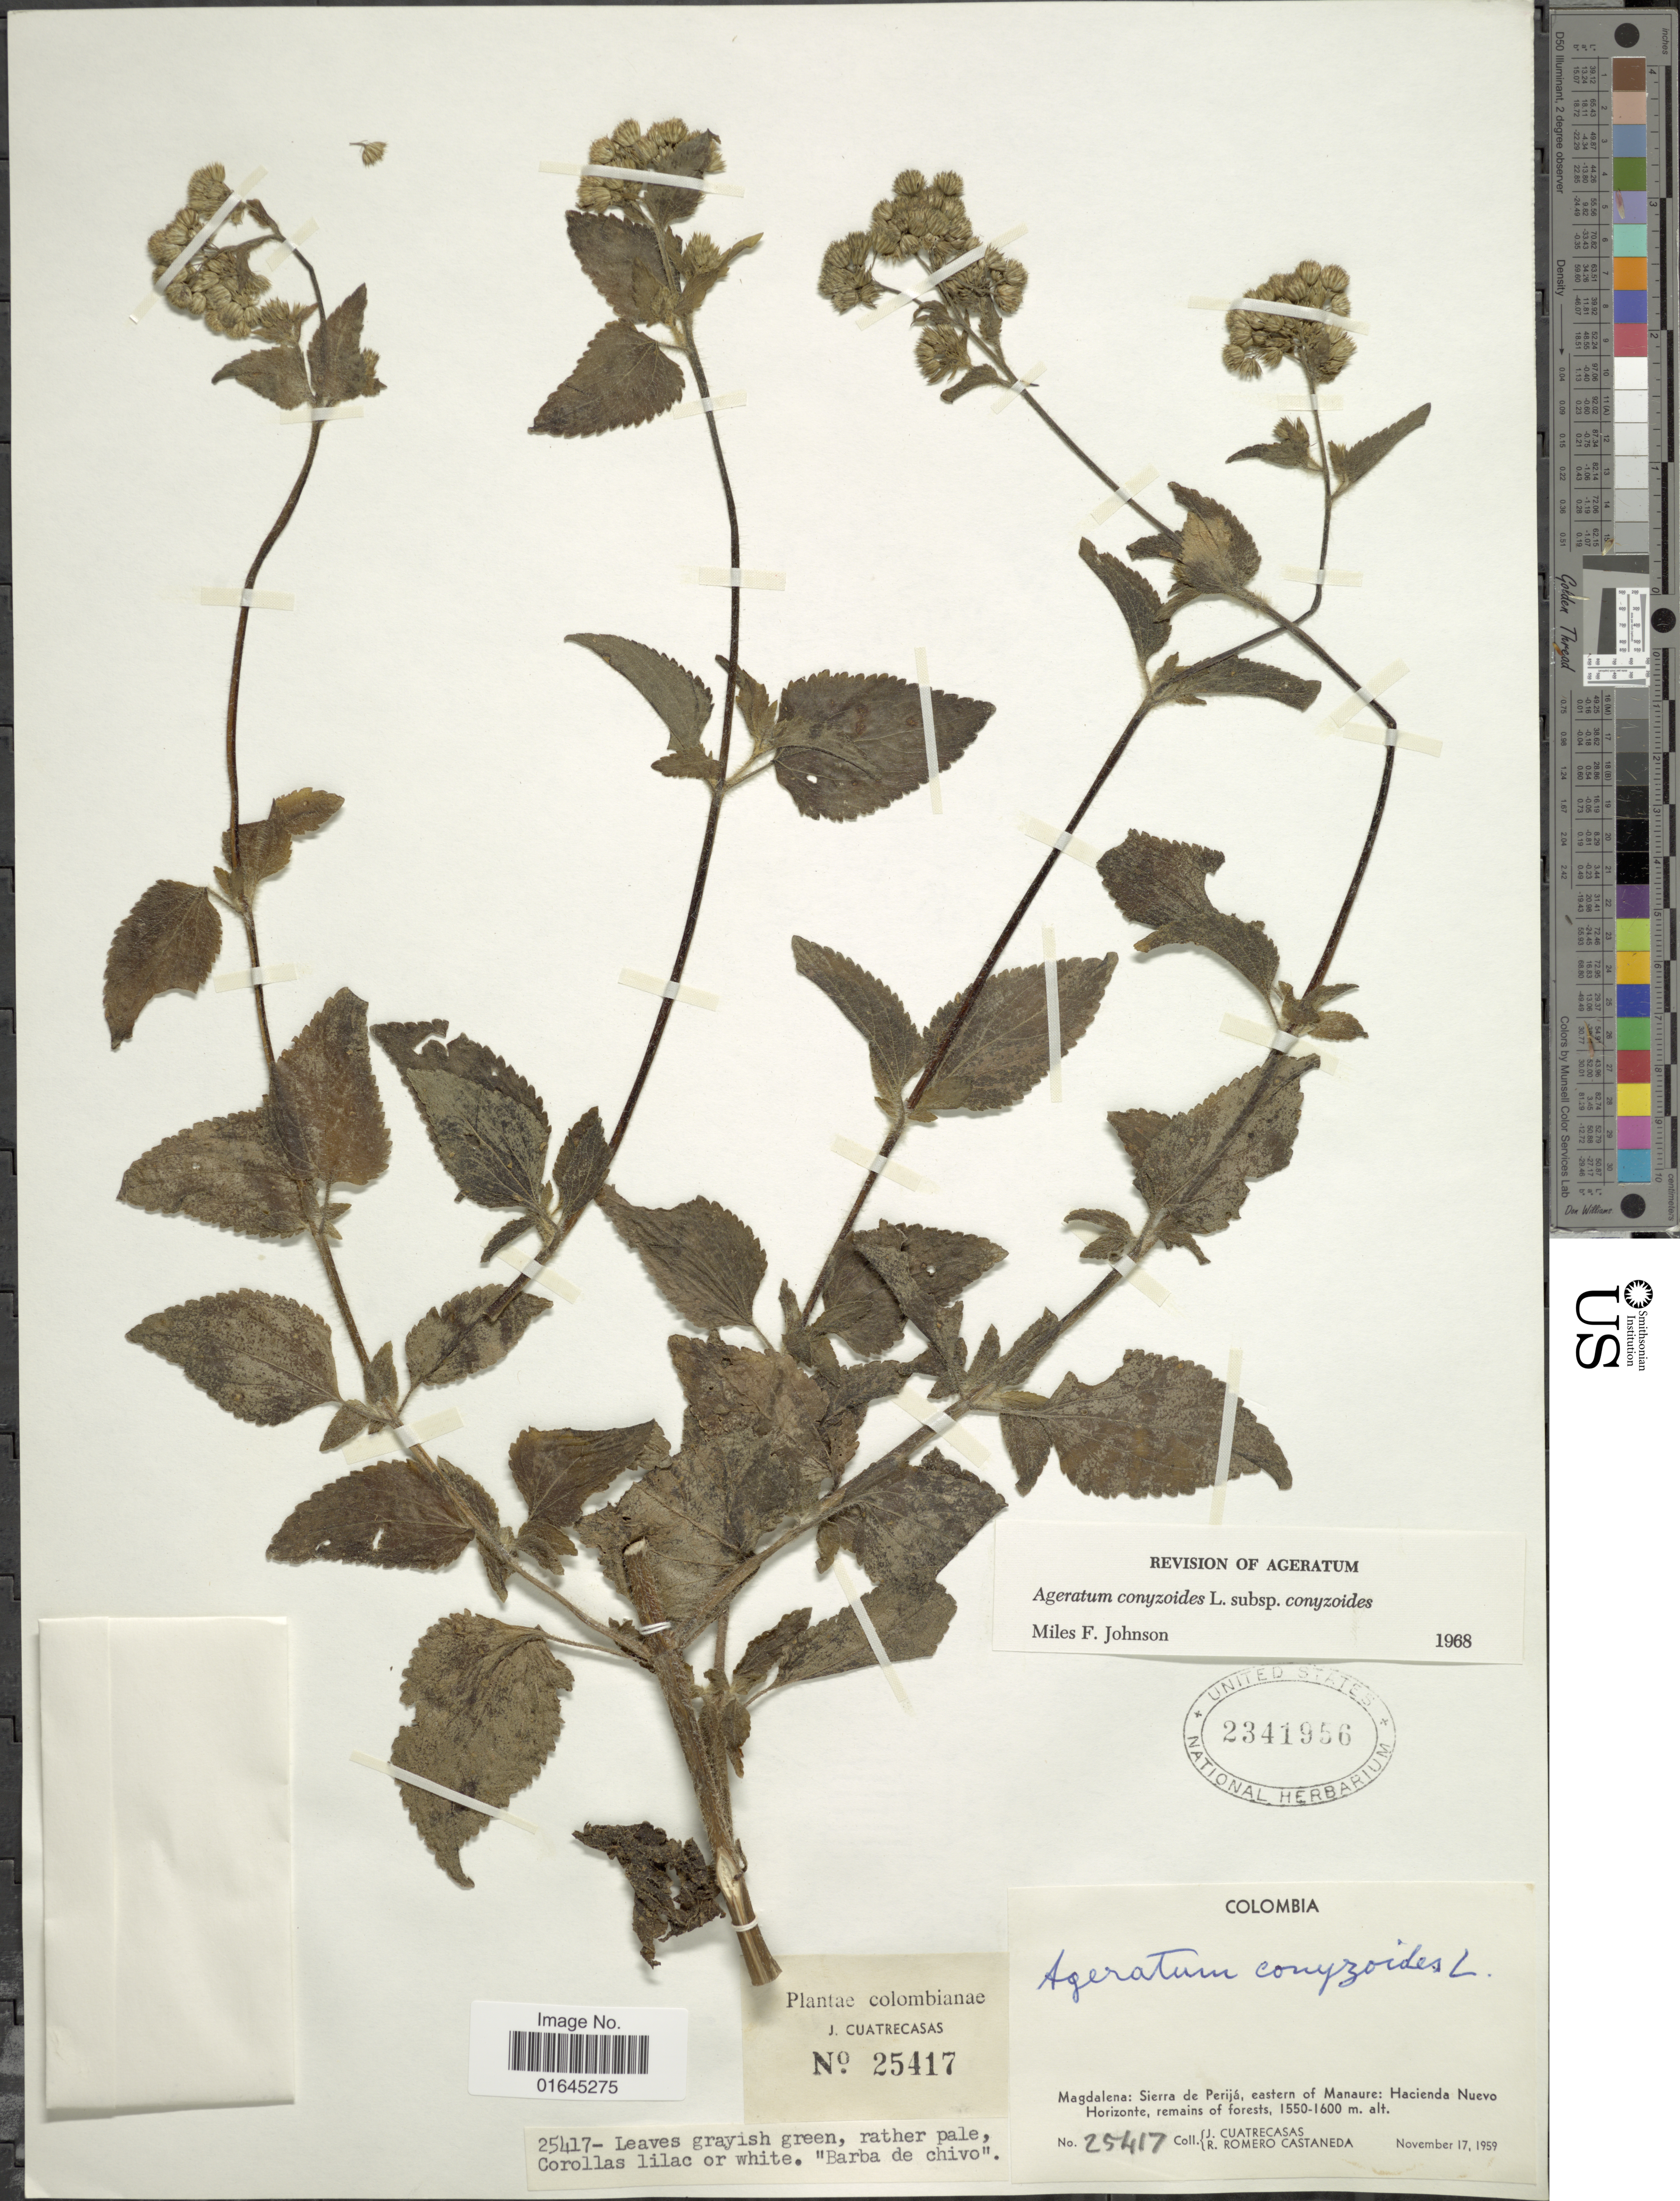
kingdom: Plantae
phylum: Tracheophyta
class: Magnoliopsida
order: Asterales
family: Asteraceae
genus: Ageratum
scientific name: Ageratum conyzoides subsp. conyzoides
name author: L.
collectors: J. Cuatrecasas & R. Romero Castañeda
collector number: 25417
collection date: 1959-11-17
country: Colombia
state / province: Magdalena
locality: Sierra de Perijá, eastern of Manaure: Hacienda Nuevo Horizonte, remains of forests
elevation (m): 1550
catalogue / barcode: US 2341956